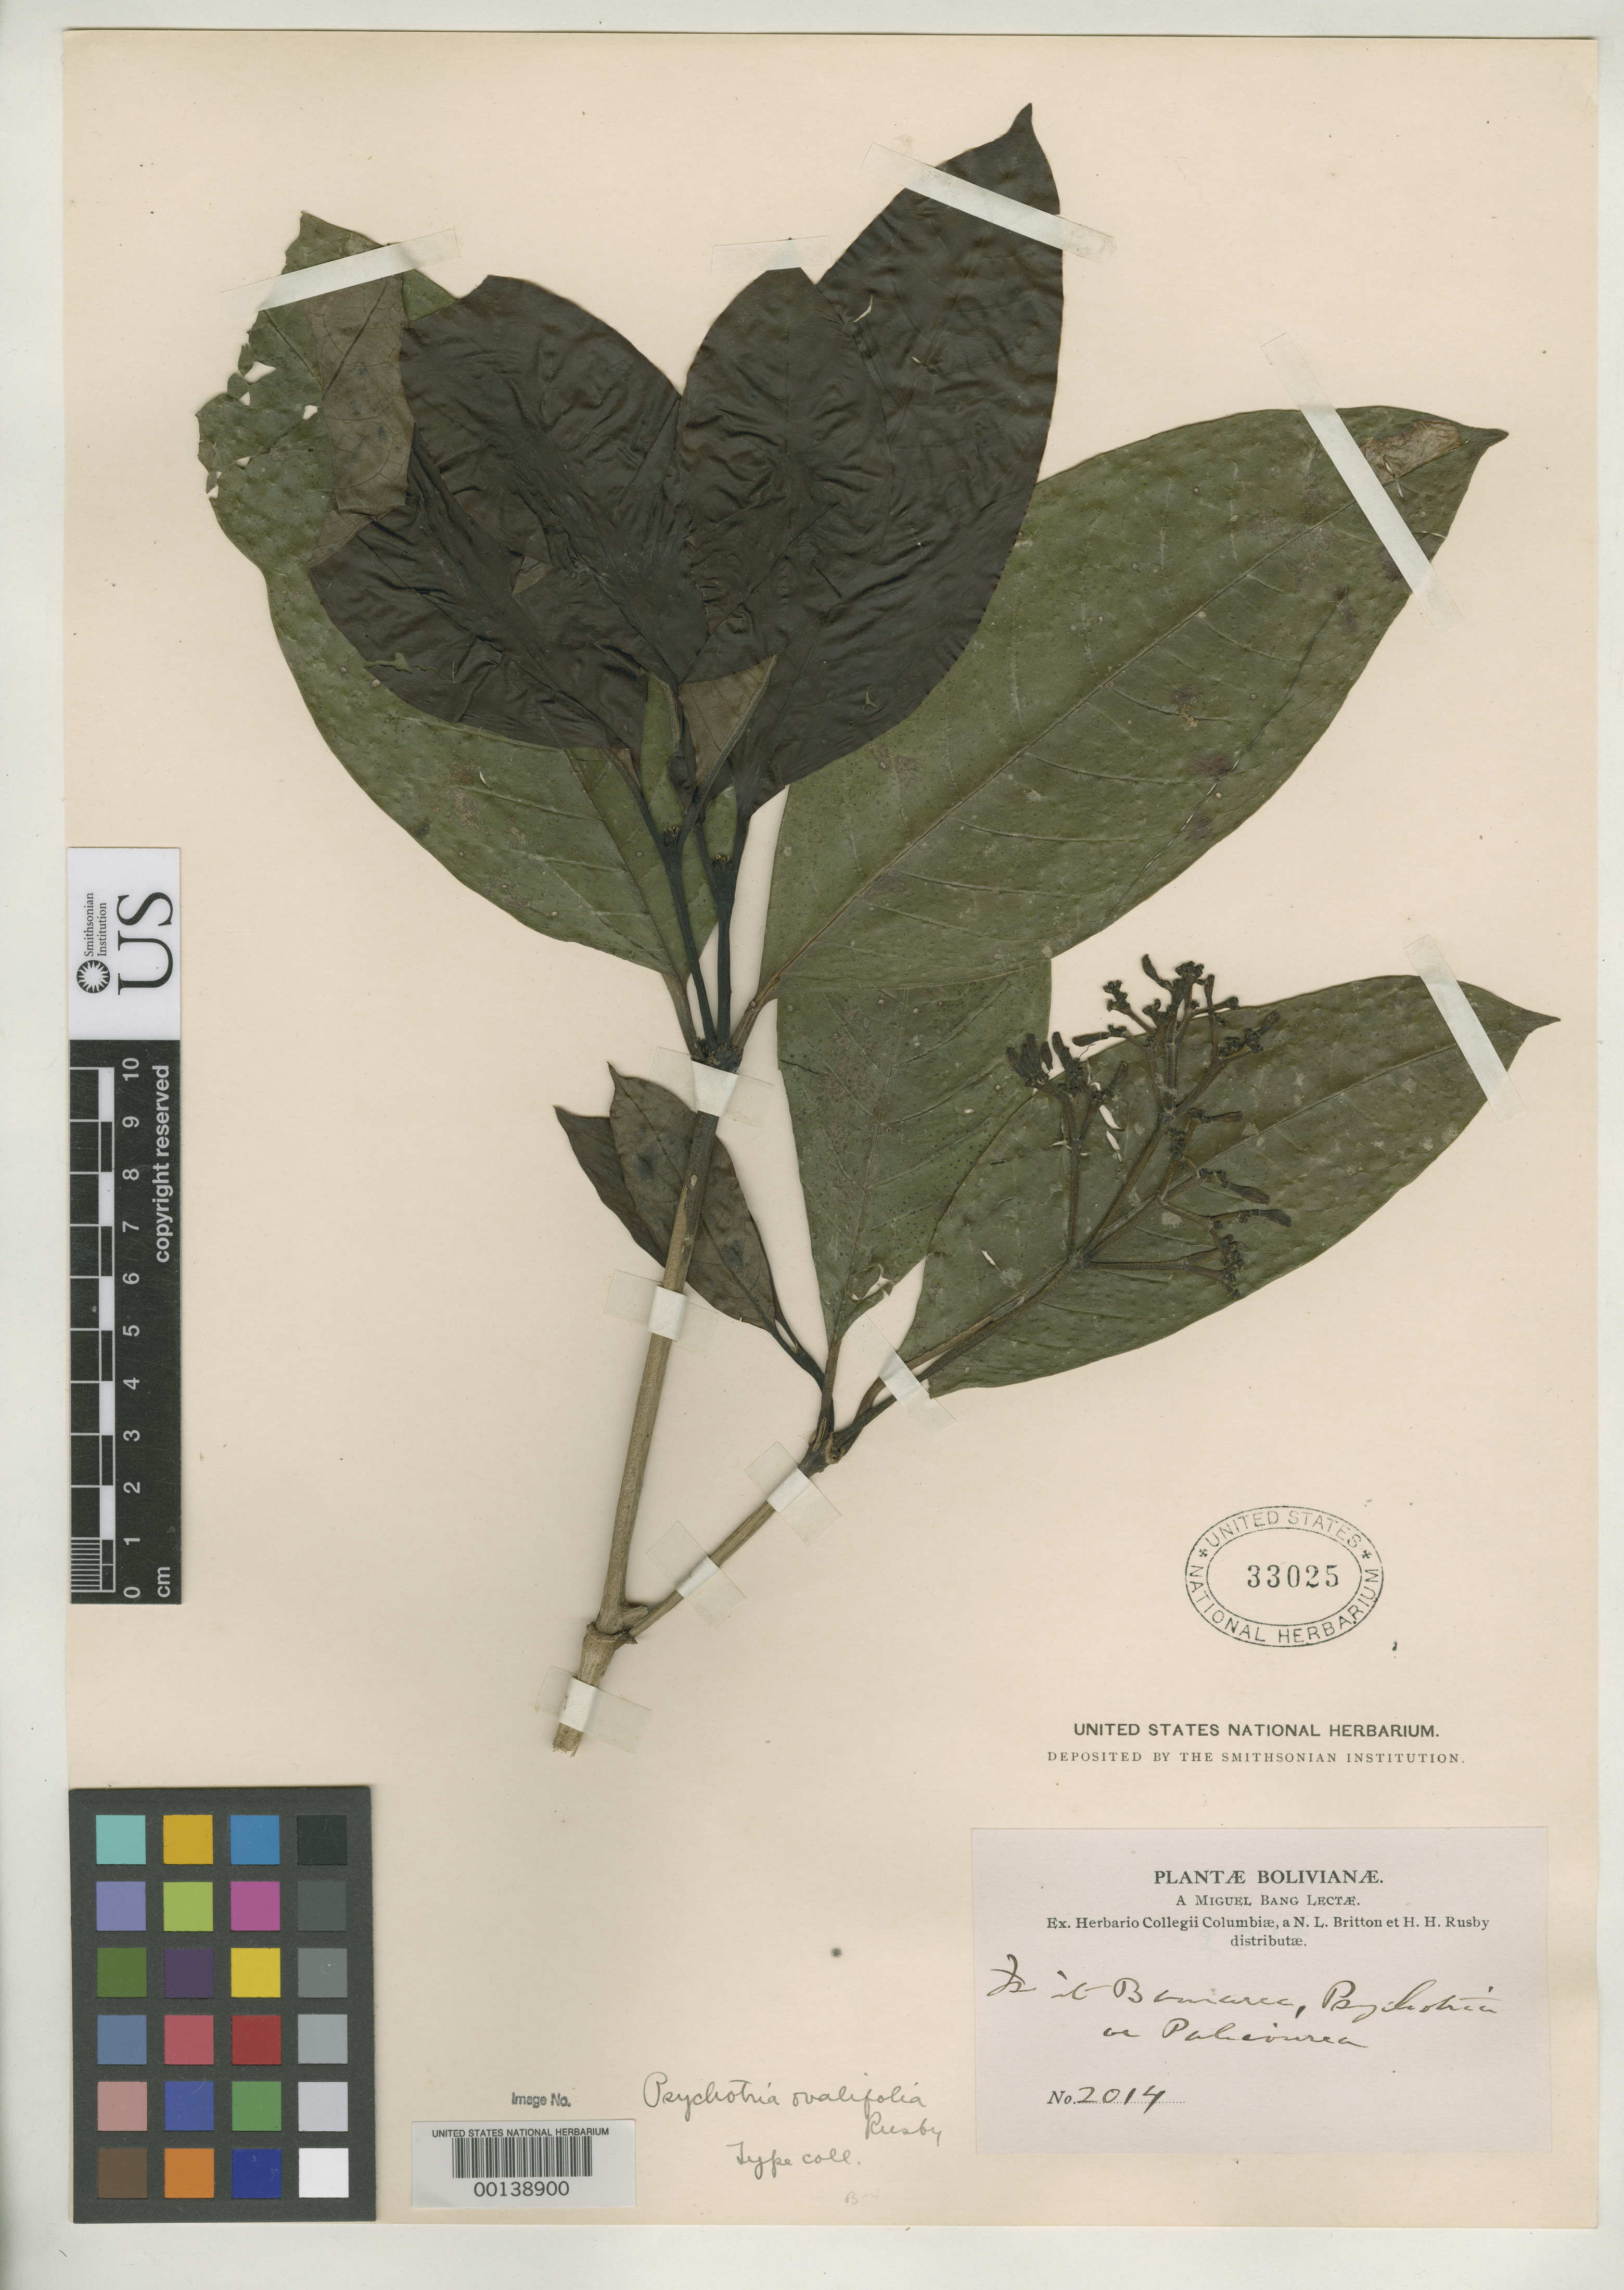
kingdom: Plantae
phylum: Tracheophyta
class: Magnoliopsida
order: Gentianales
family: Rubiaceae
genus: Psychotria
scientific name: Psychotria ovalifolia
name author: Rusby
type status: Isotype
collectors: M. Bang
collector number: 2014 p.p.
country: Bolivia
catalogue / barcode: US 33025